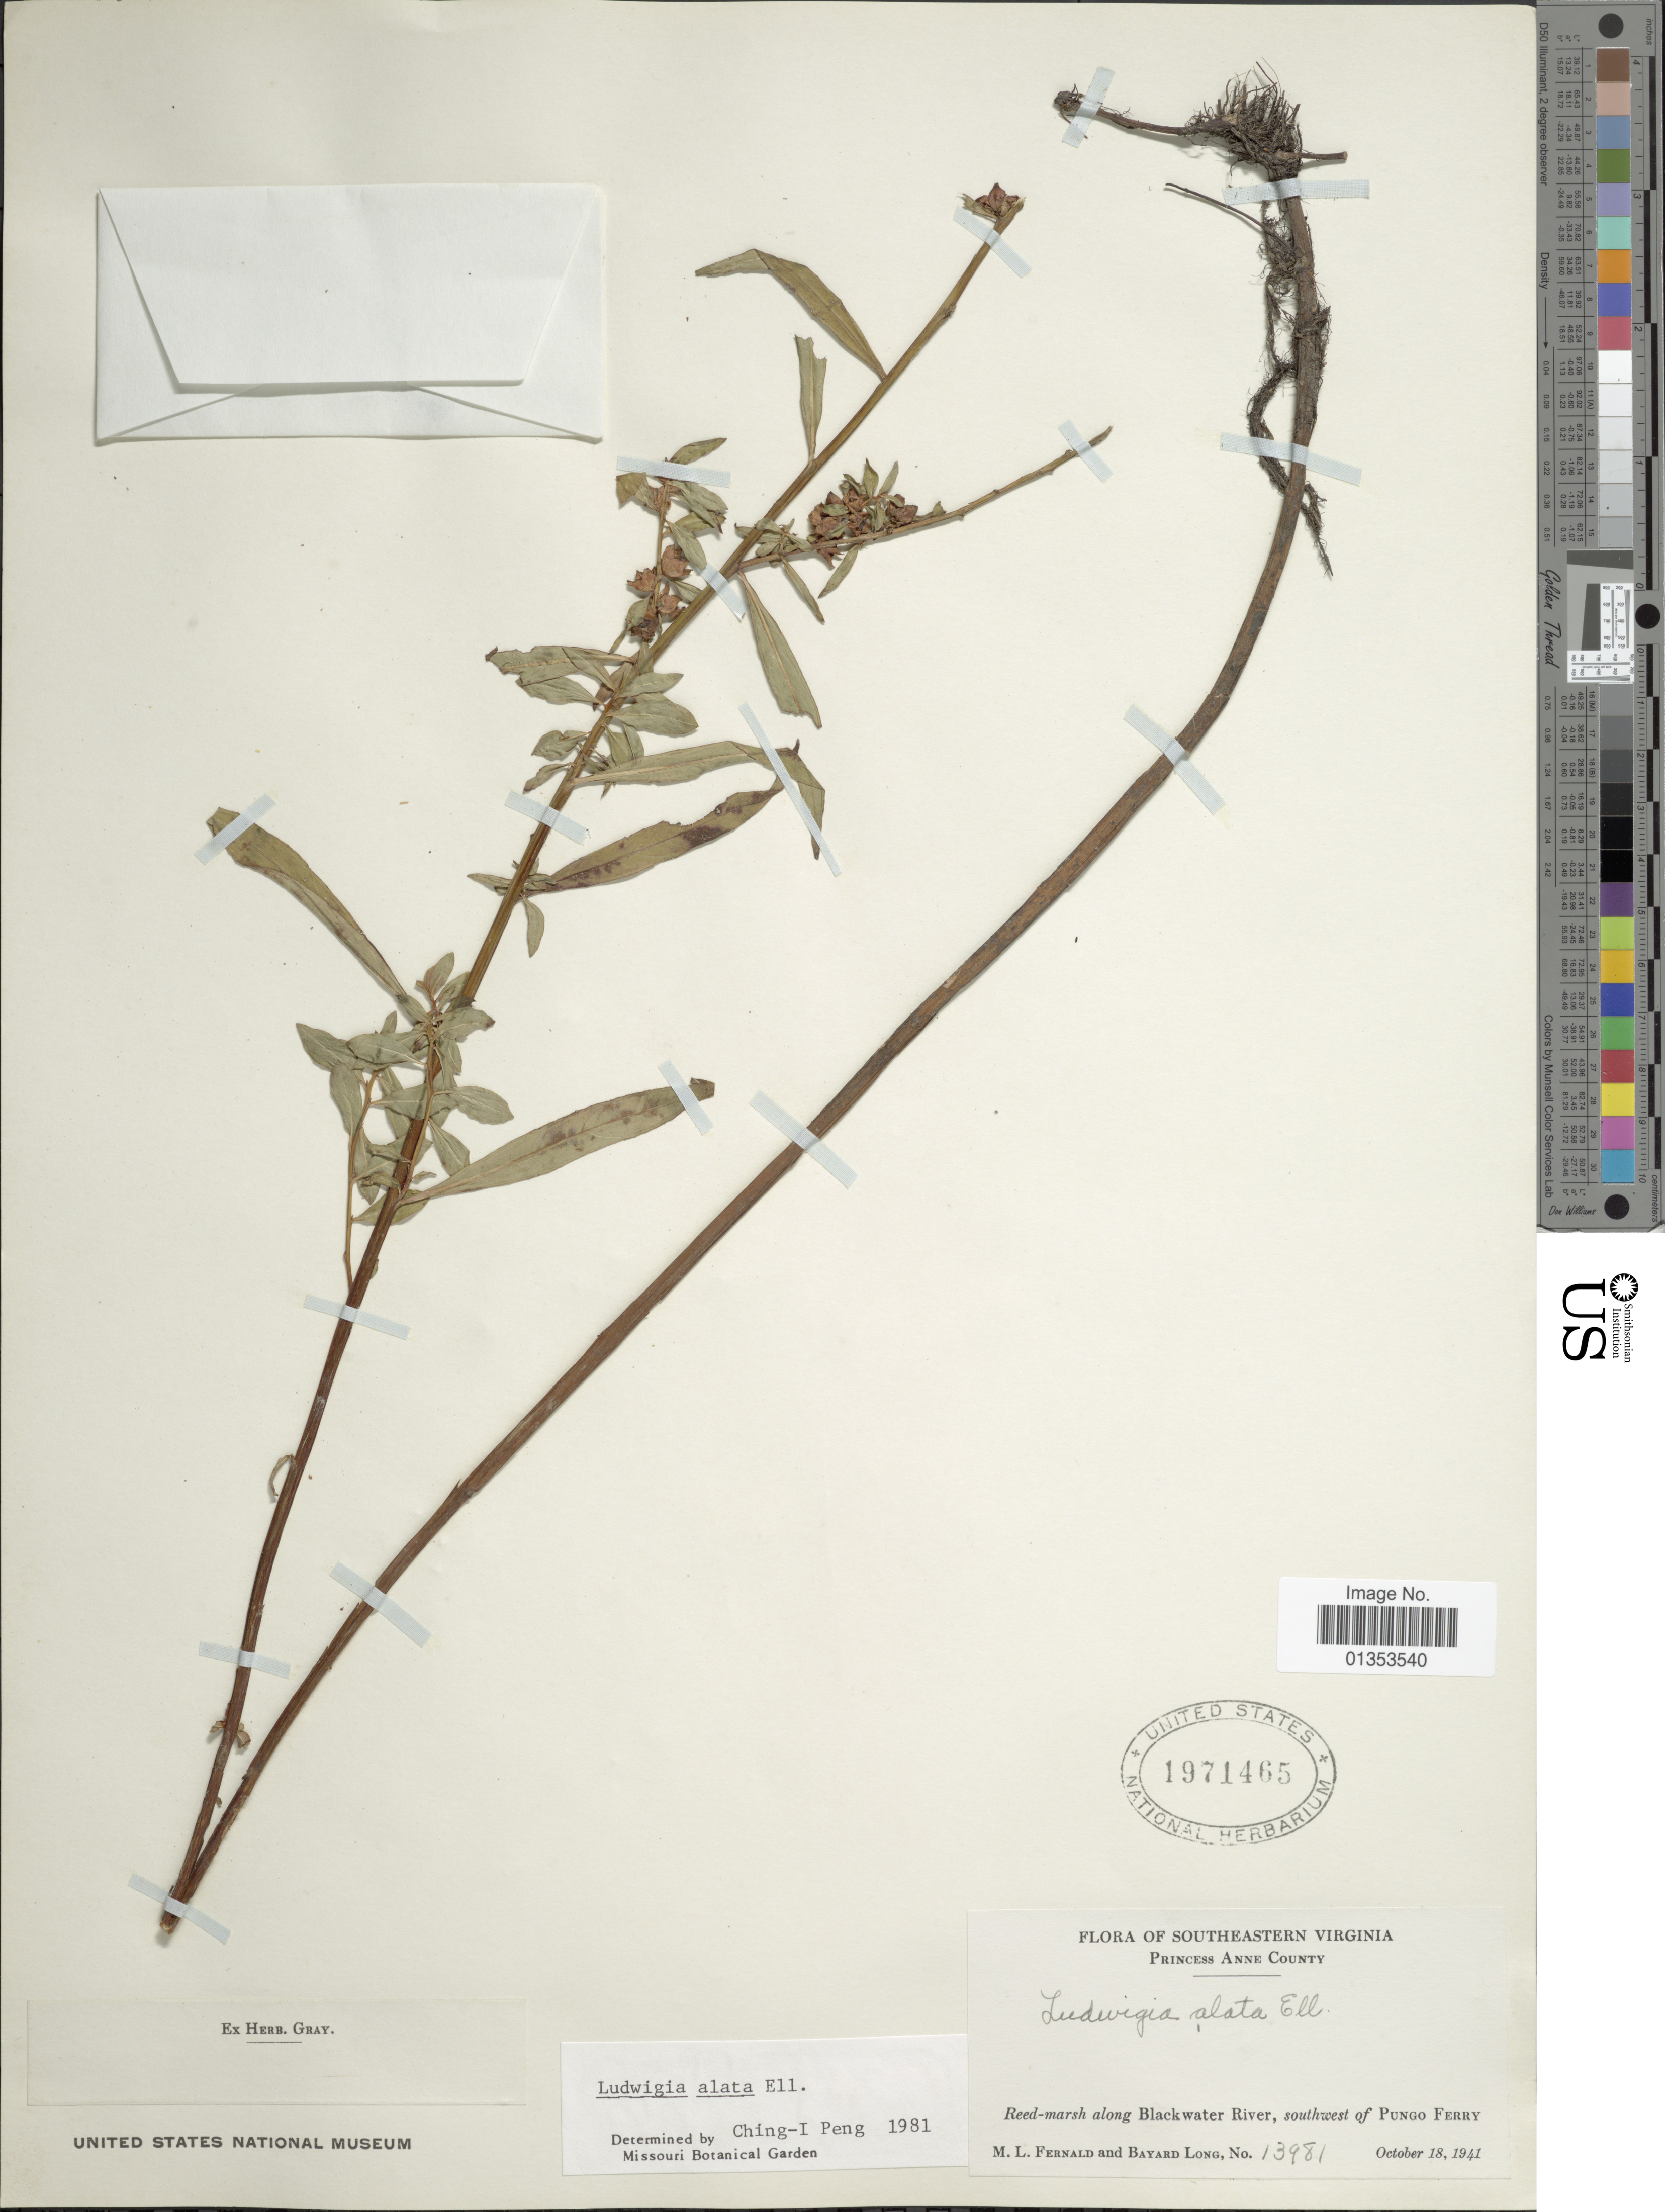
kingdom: Plantae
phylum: Tracheophyta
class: Magnoliopsida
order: Myrtales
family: Onagraceae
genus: Ludwigia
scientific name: Ludwigia alata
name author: Elliott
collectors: M. L. Fernald & B. H. Long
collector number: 13981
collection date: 1941-10-18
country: United States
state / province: Virginia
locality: Southeastern Virginia, Reed-marsh along Blackwater River, southwest of Pungo Ferry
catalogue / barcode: US 1971465